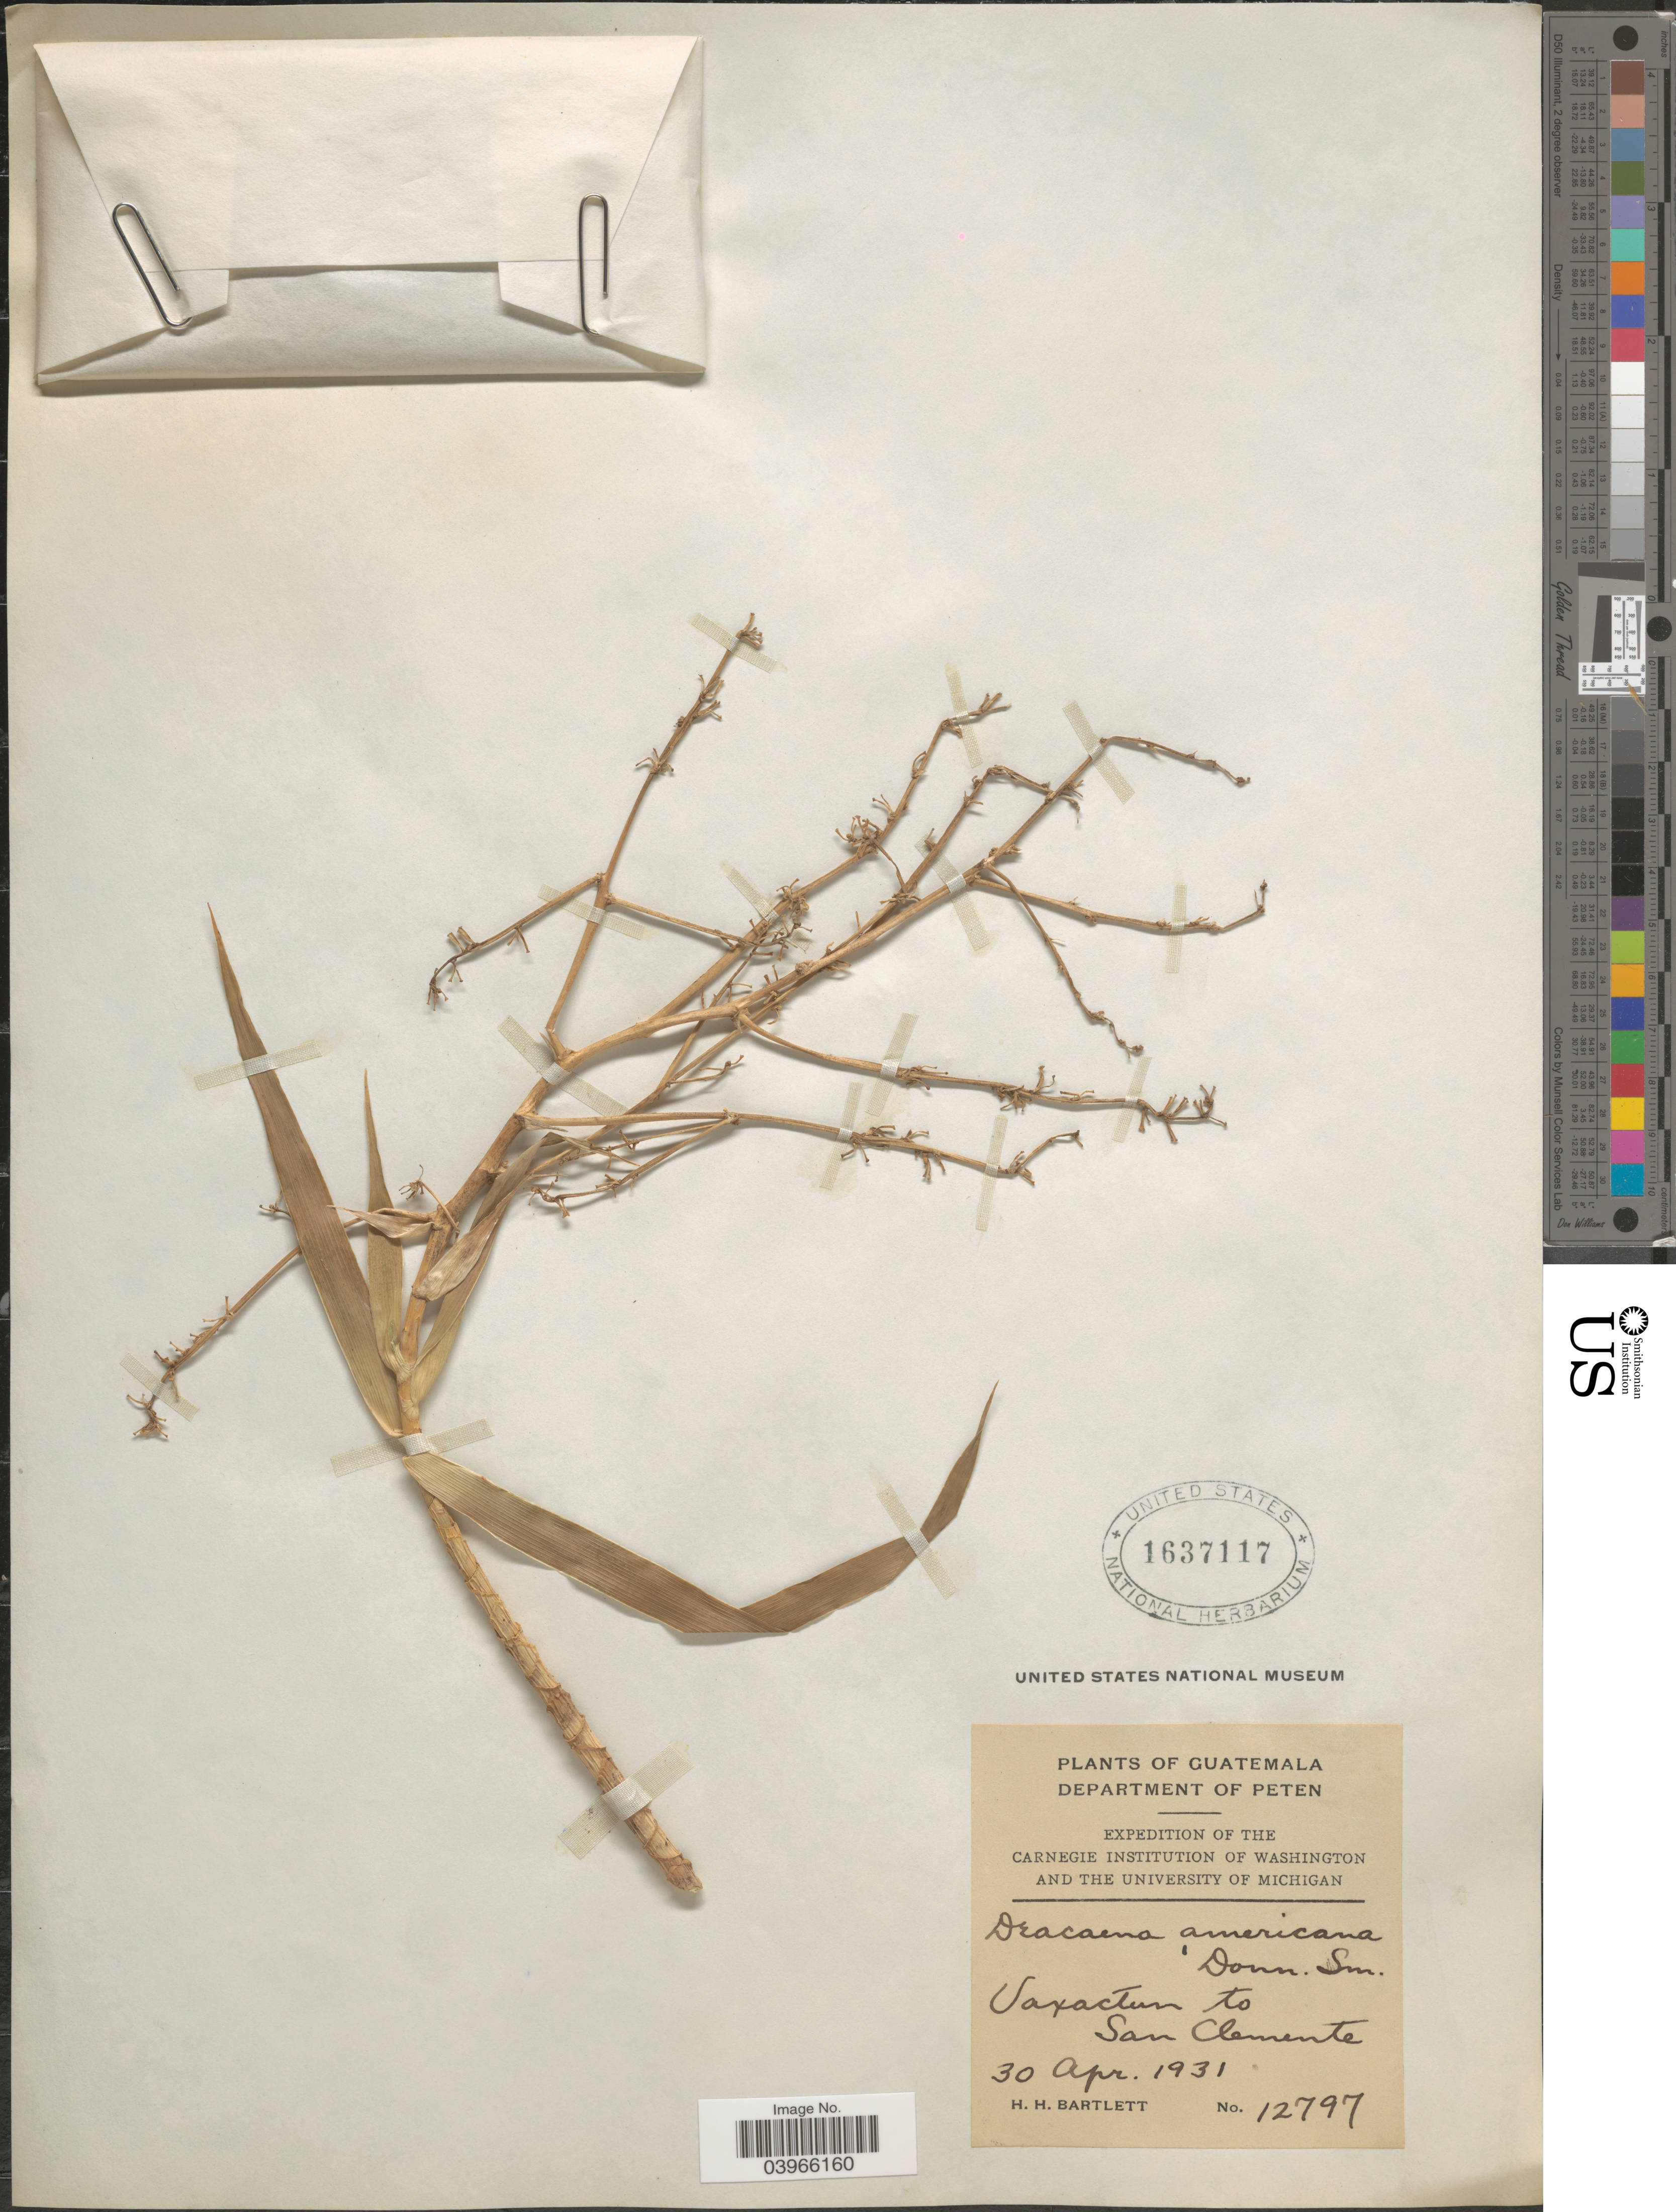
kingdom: Plantae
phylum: Tracheophyta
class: Liliopsida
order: Asparagales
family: Asparagaceae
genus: Dracaena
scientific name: Dracaena americana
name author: Donn. Sm. in Sarg.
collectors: H. H. Bartlett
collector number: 12797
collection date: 1931-04-30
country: Guatemala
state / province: El Peten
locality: Department of Peten. Uaxactun to San Clemente.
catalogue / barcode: US 1637117